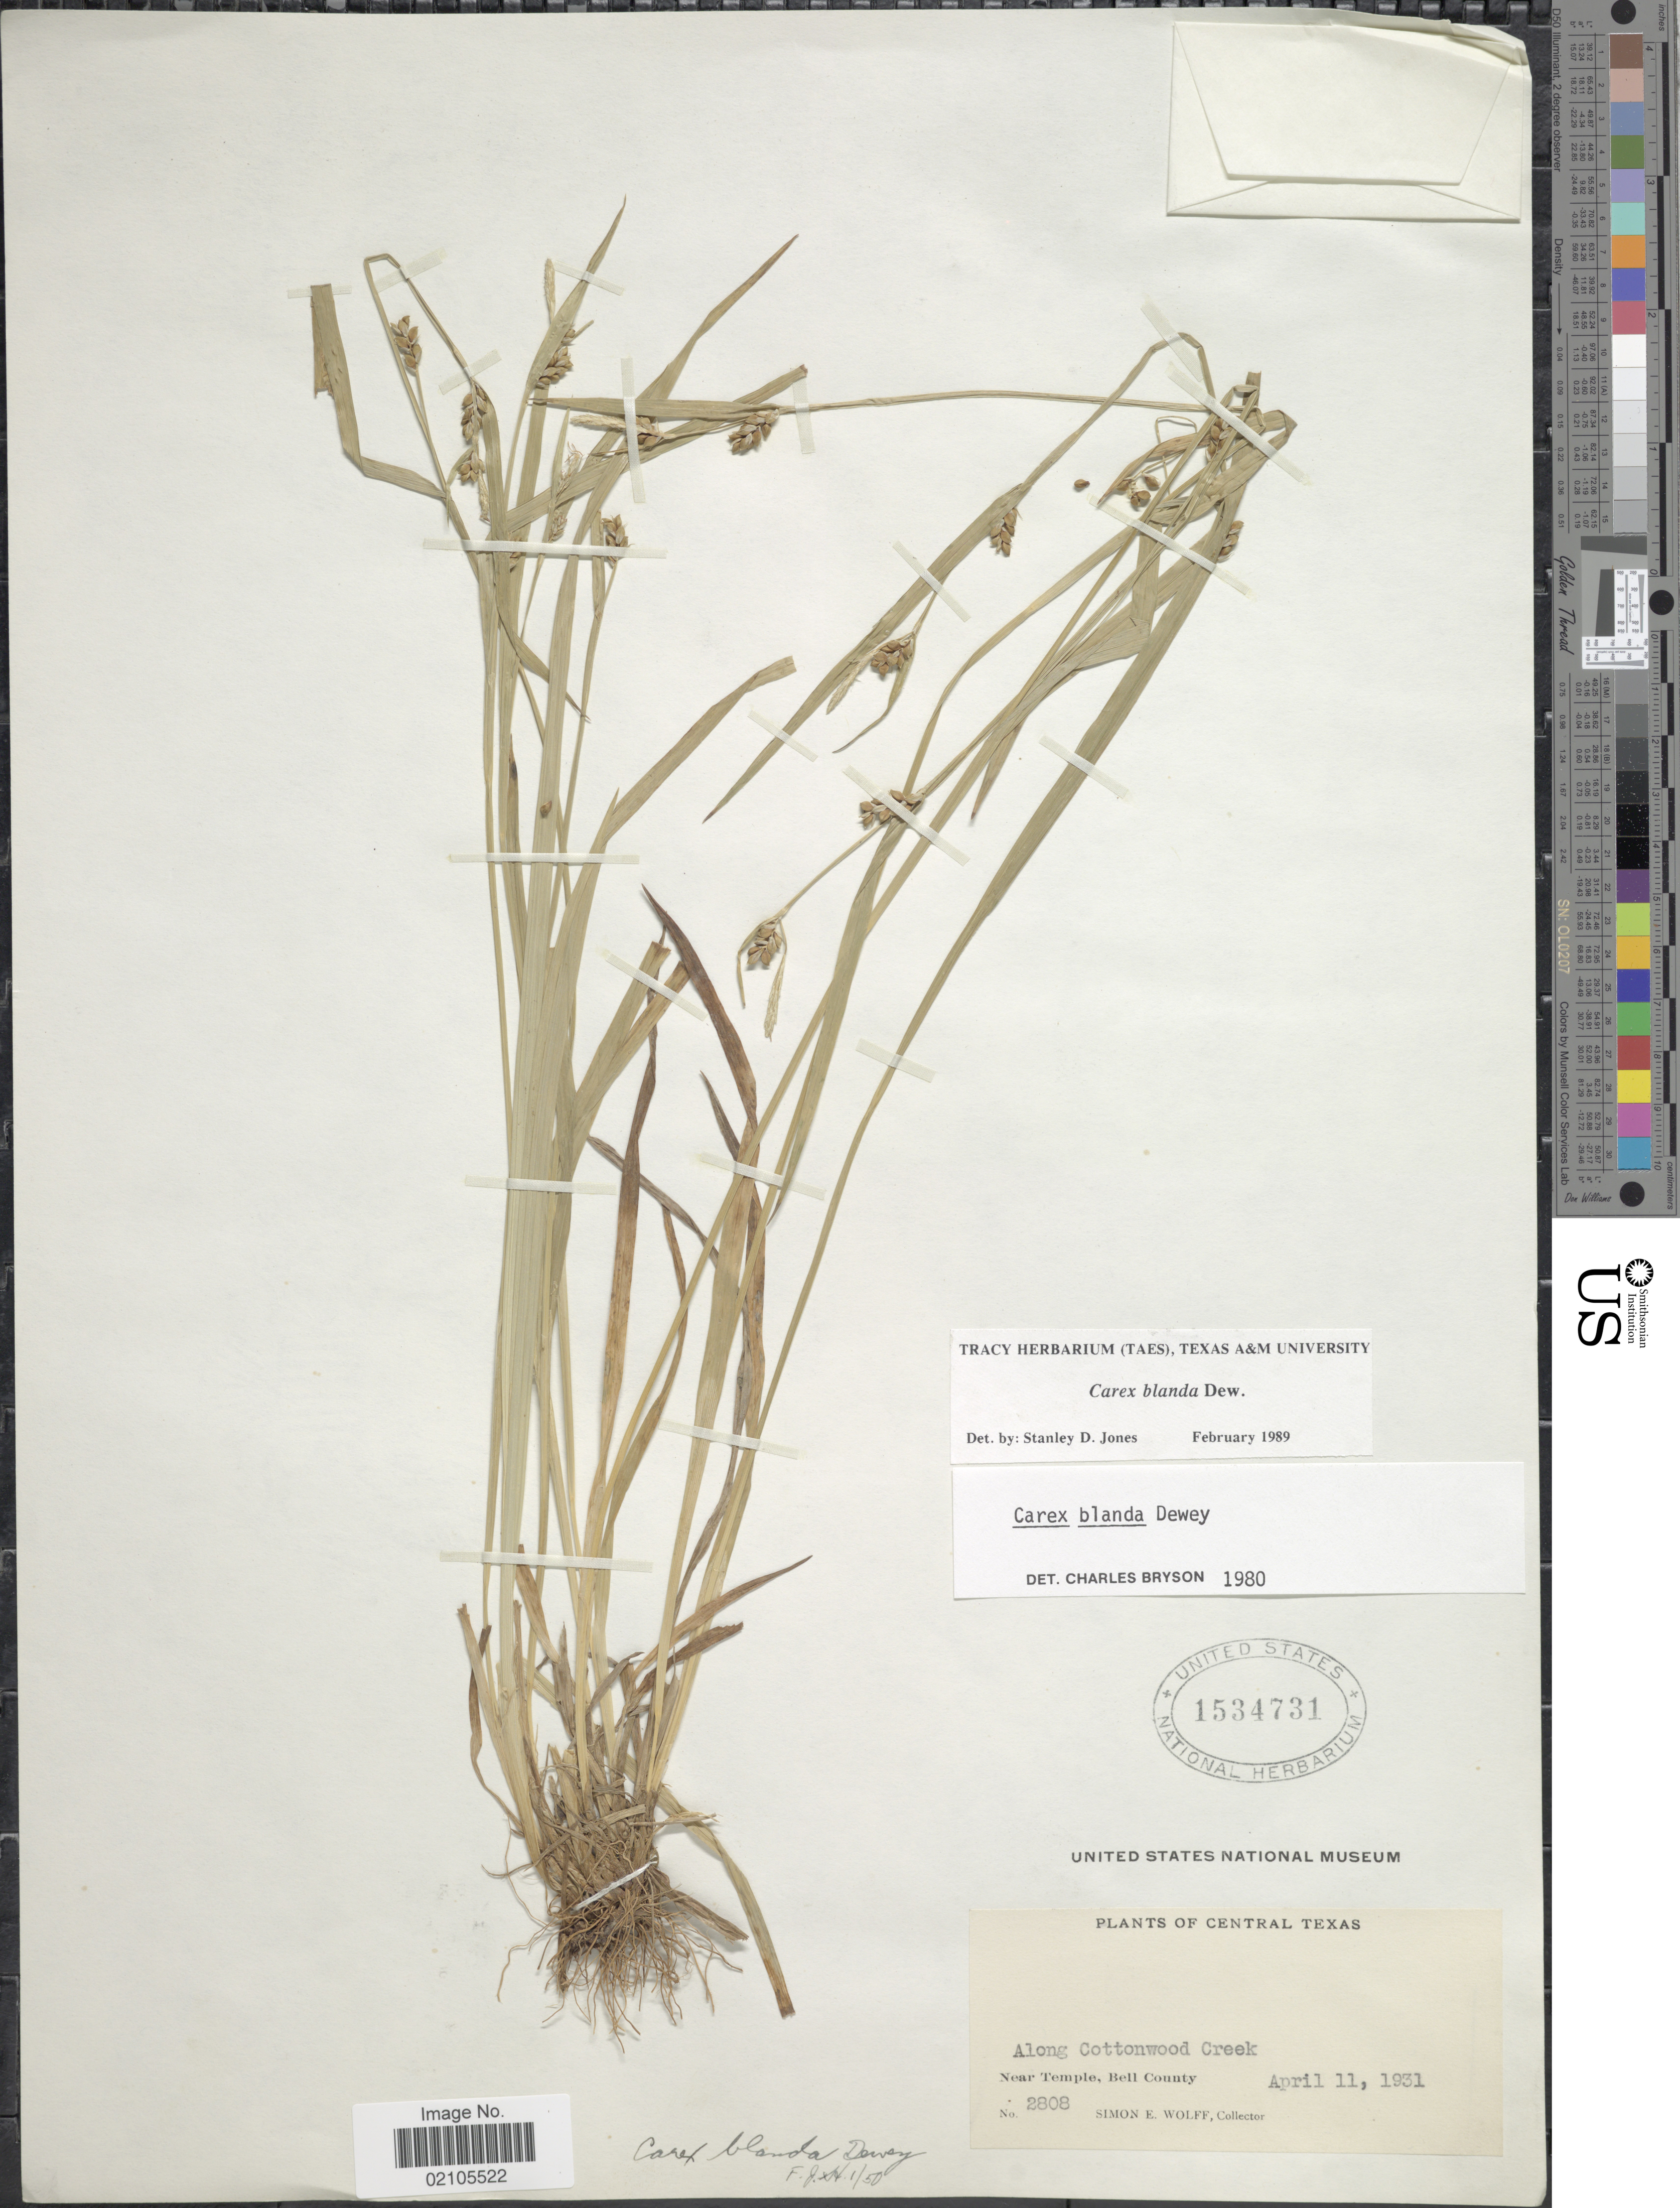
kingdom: Plantae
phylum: Tracheophyta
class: Liliopsida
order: Poales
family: Cyperaceae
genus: Carex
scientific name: Carex blanda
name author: Dewey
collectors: S. E. Wolff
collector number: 2808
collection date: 1931-04-11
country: United States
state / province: Texas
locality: Along Cottonwood Creek. Near Temple, Bell County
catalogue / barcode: US 1534731